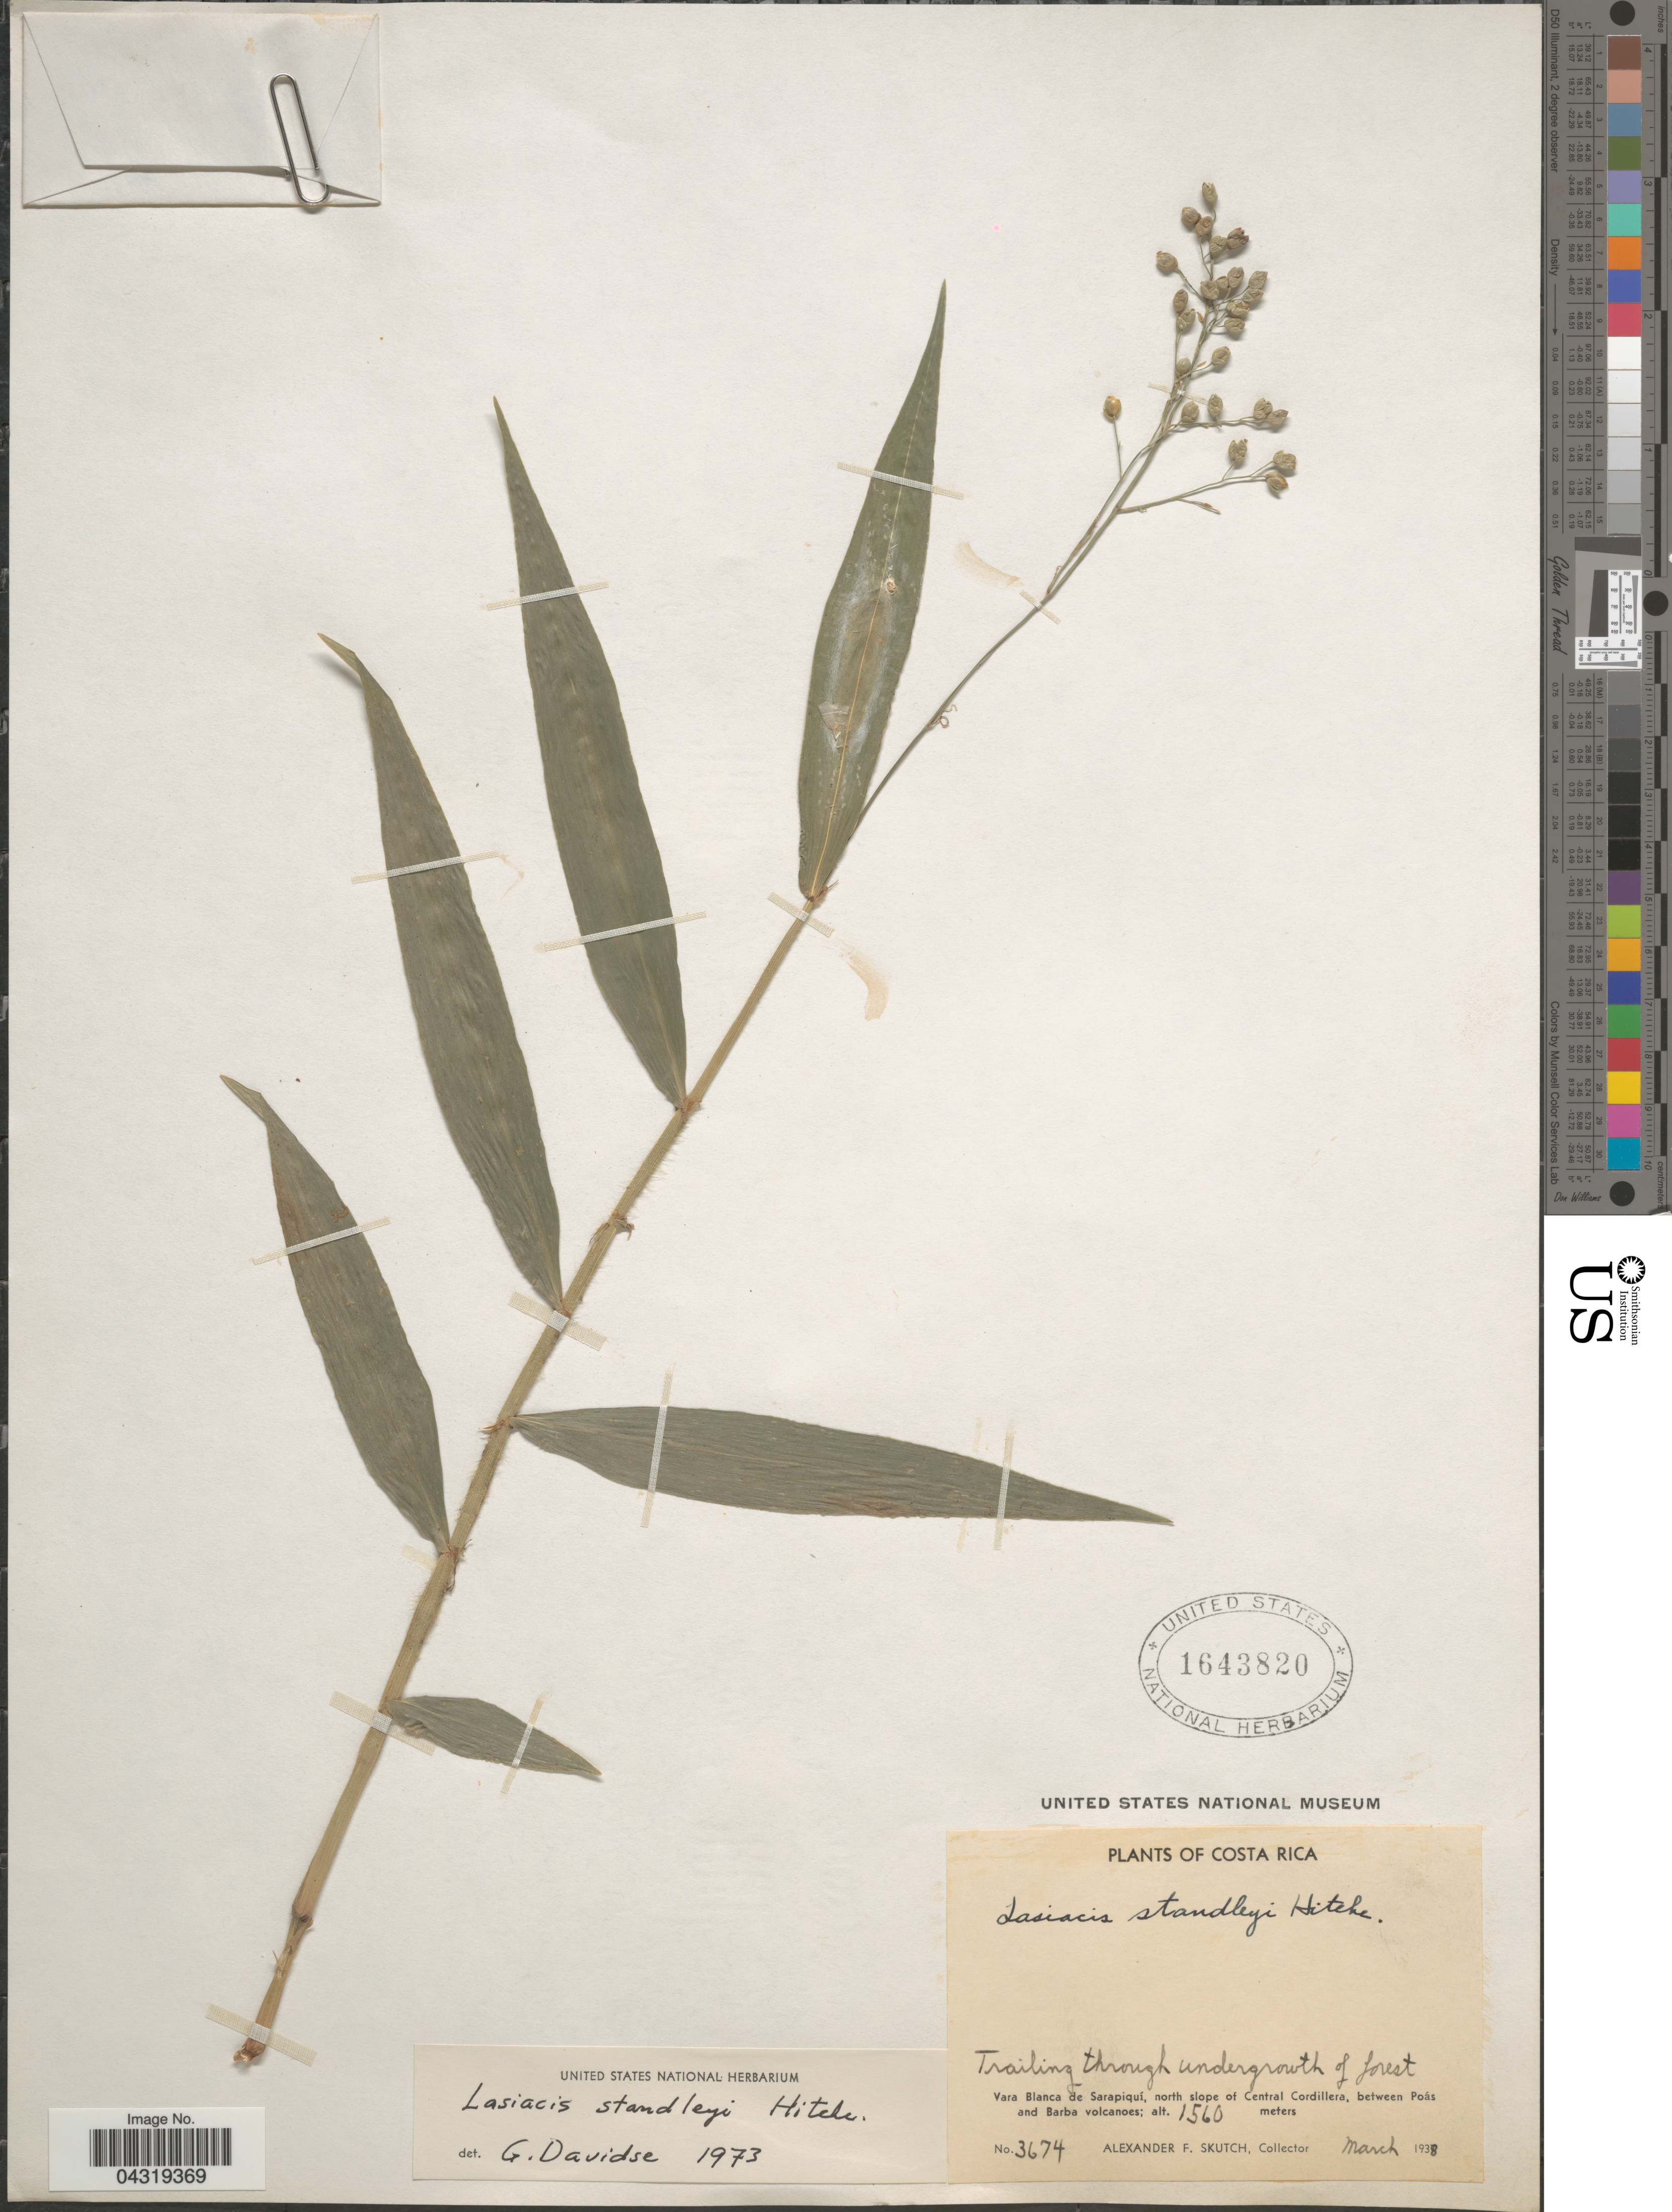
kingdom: Plantae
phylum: Tracheophyta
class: Liliopsida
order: Poales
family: Poaceae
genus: Lasiacis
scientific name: Lasiacis standleyi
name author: Hitchc.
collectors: A. F. Skutch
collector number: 3674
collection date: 1938-03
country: Costa Rica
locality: Trailing through undergrowth of forest. Vara Blanca de Sarapiquí, north slope of Central Cordillera, between Poás and Barba volcanoes.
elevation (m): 1560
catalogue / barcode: US 1643820